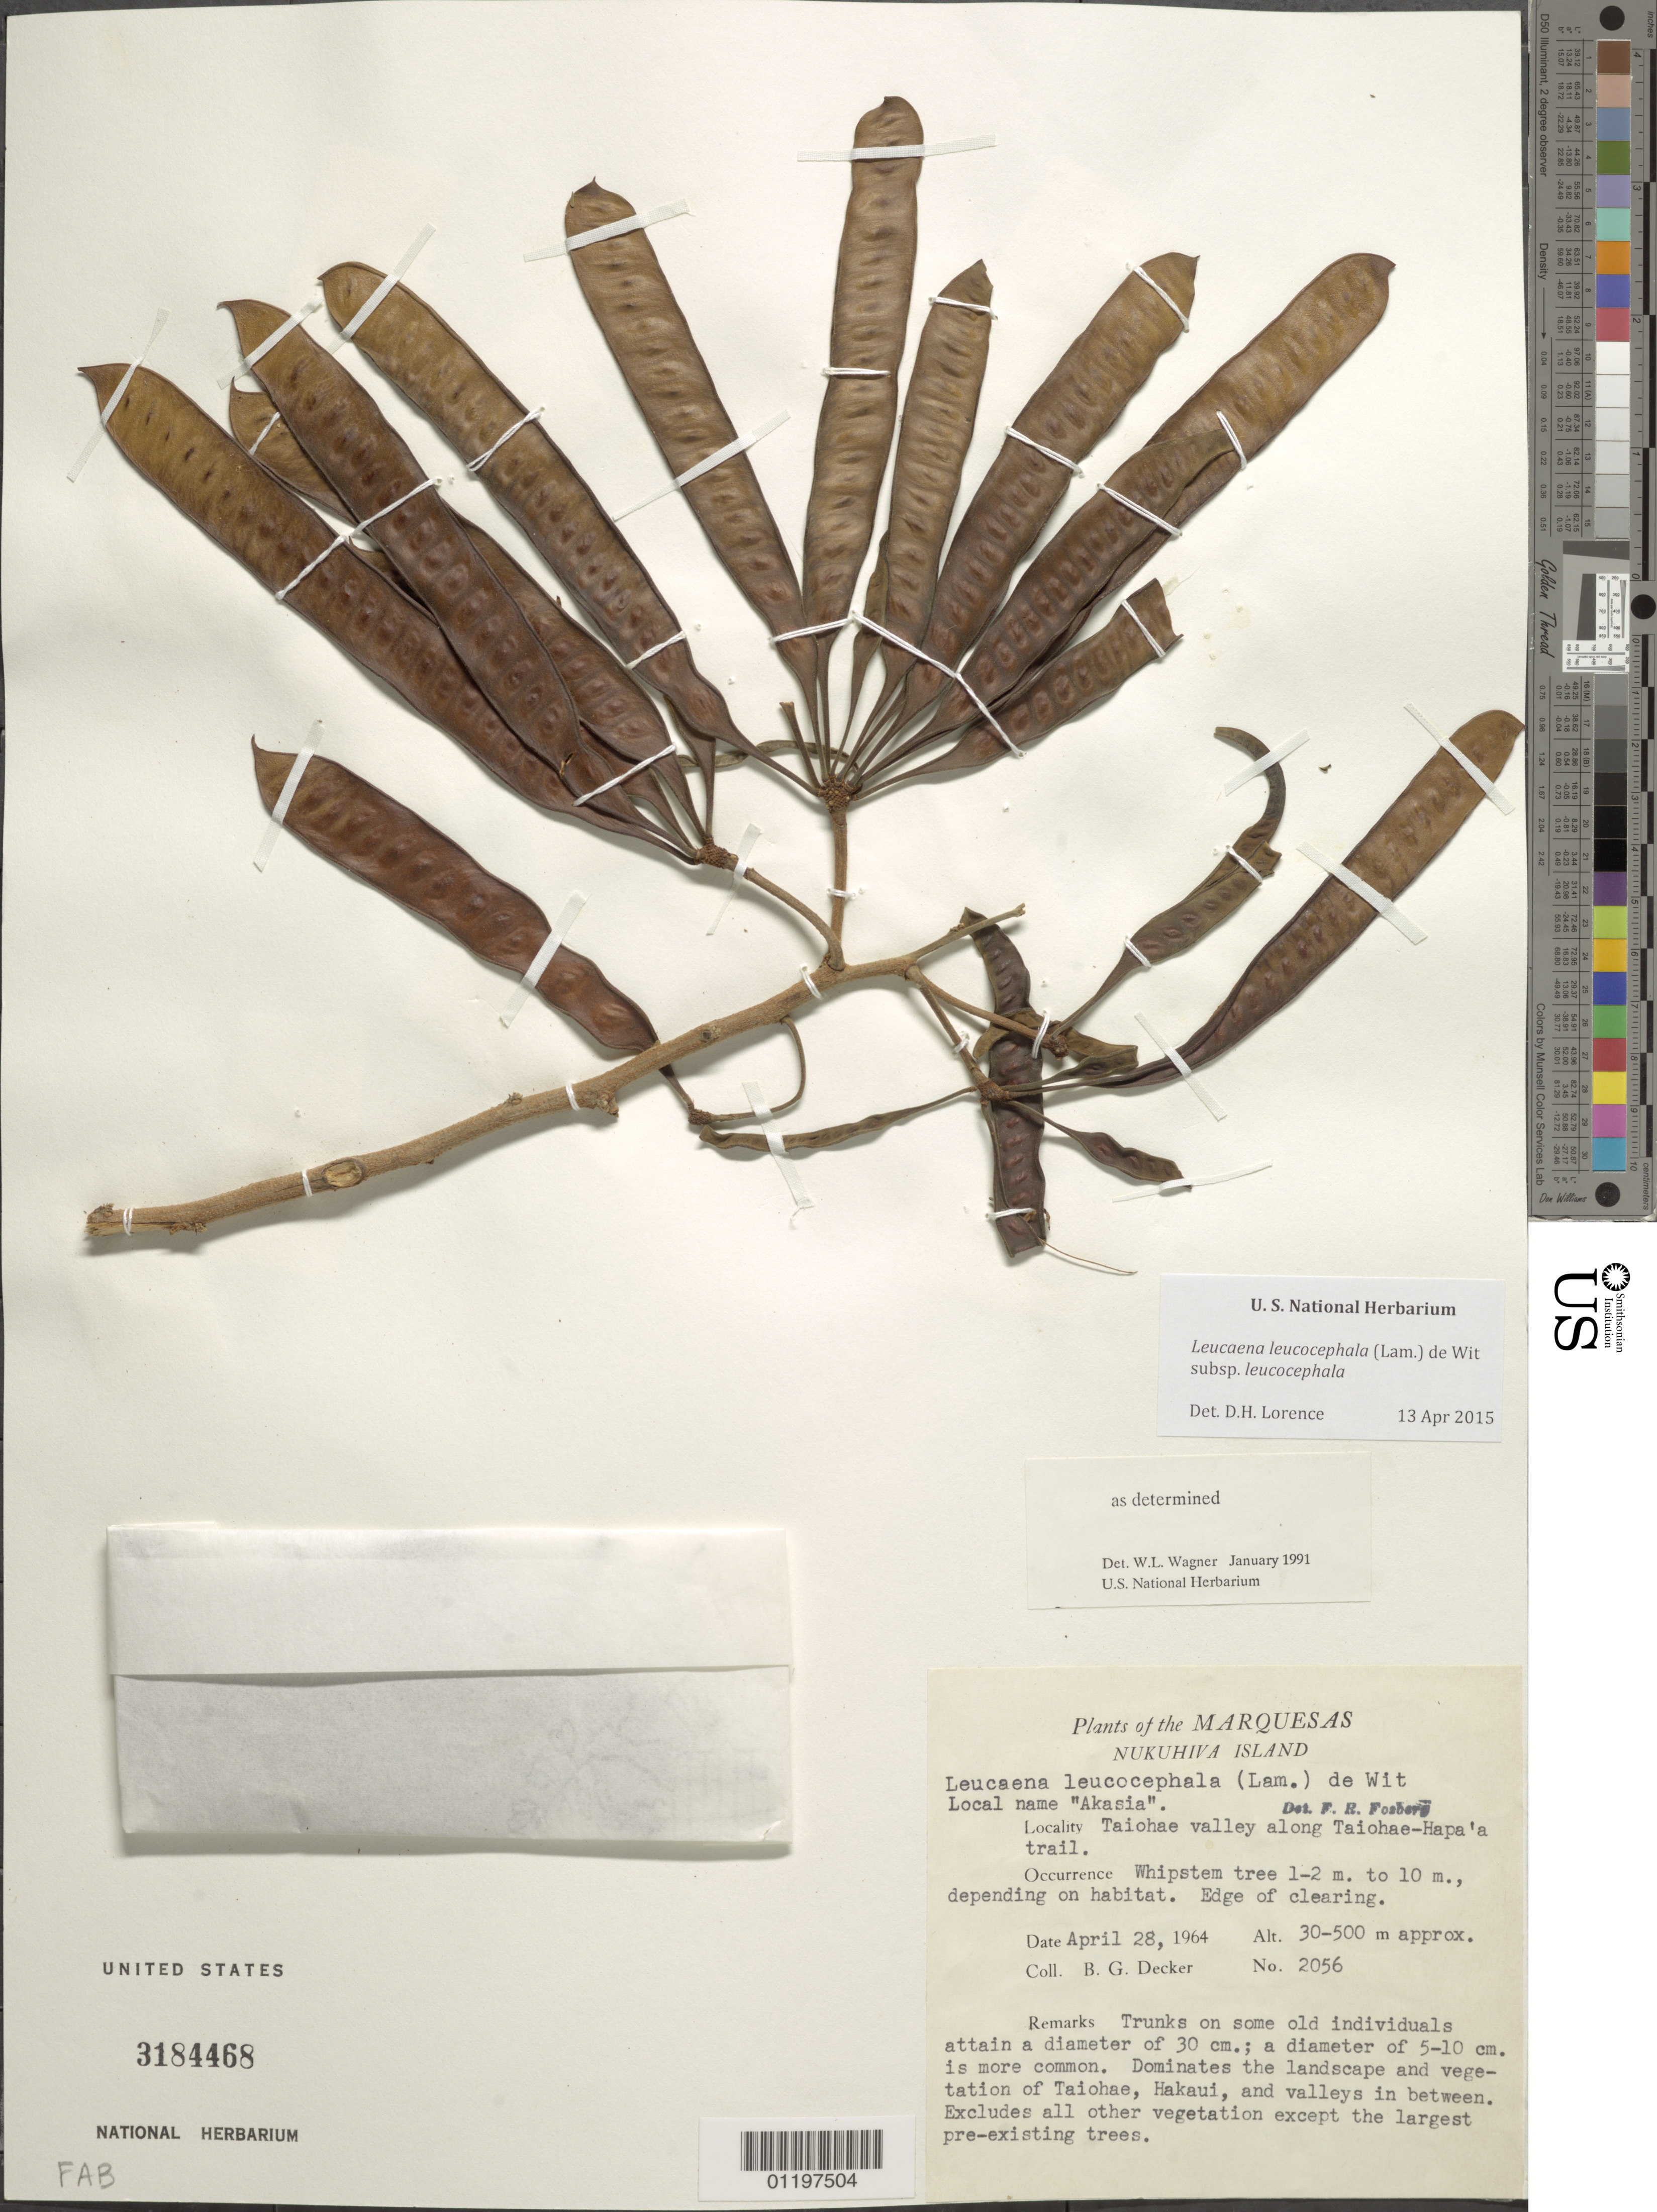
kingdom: Plantae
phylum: Tracheophyta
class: Magnoliopsida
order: Fabales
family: Fabaceae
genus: Leucaena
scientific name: Leucaena leucocephala subsp. leucocephala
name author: (Lam.) de Wit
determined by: Lorence, David H., (PTBG), National Tropical Botanical Garden (UNITED STATES)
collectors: B. G. Decker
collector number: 2056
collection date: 1964-04-28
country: French Polynesia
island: Nuku Hiva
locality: Taiohae Valley along Taiohae-Hapa'a Trail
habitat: Edge of clearing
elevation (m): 30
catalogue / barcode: US 3184468